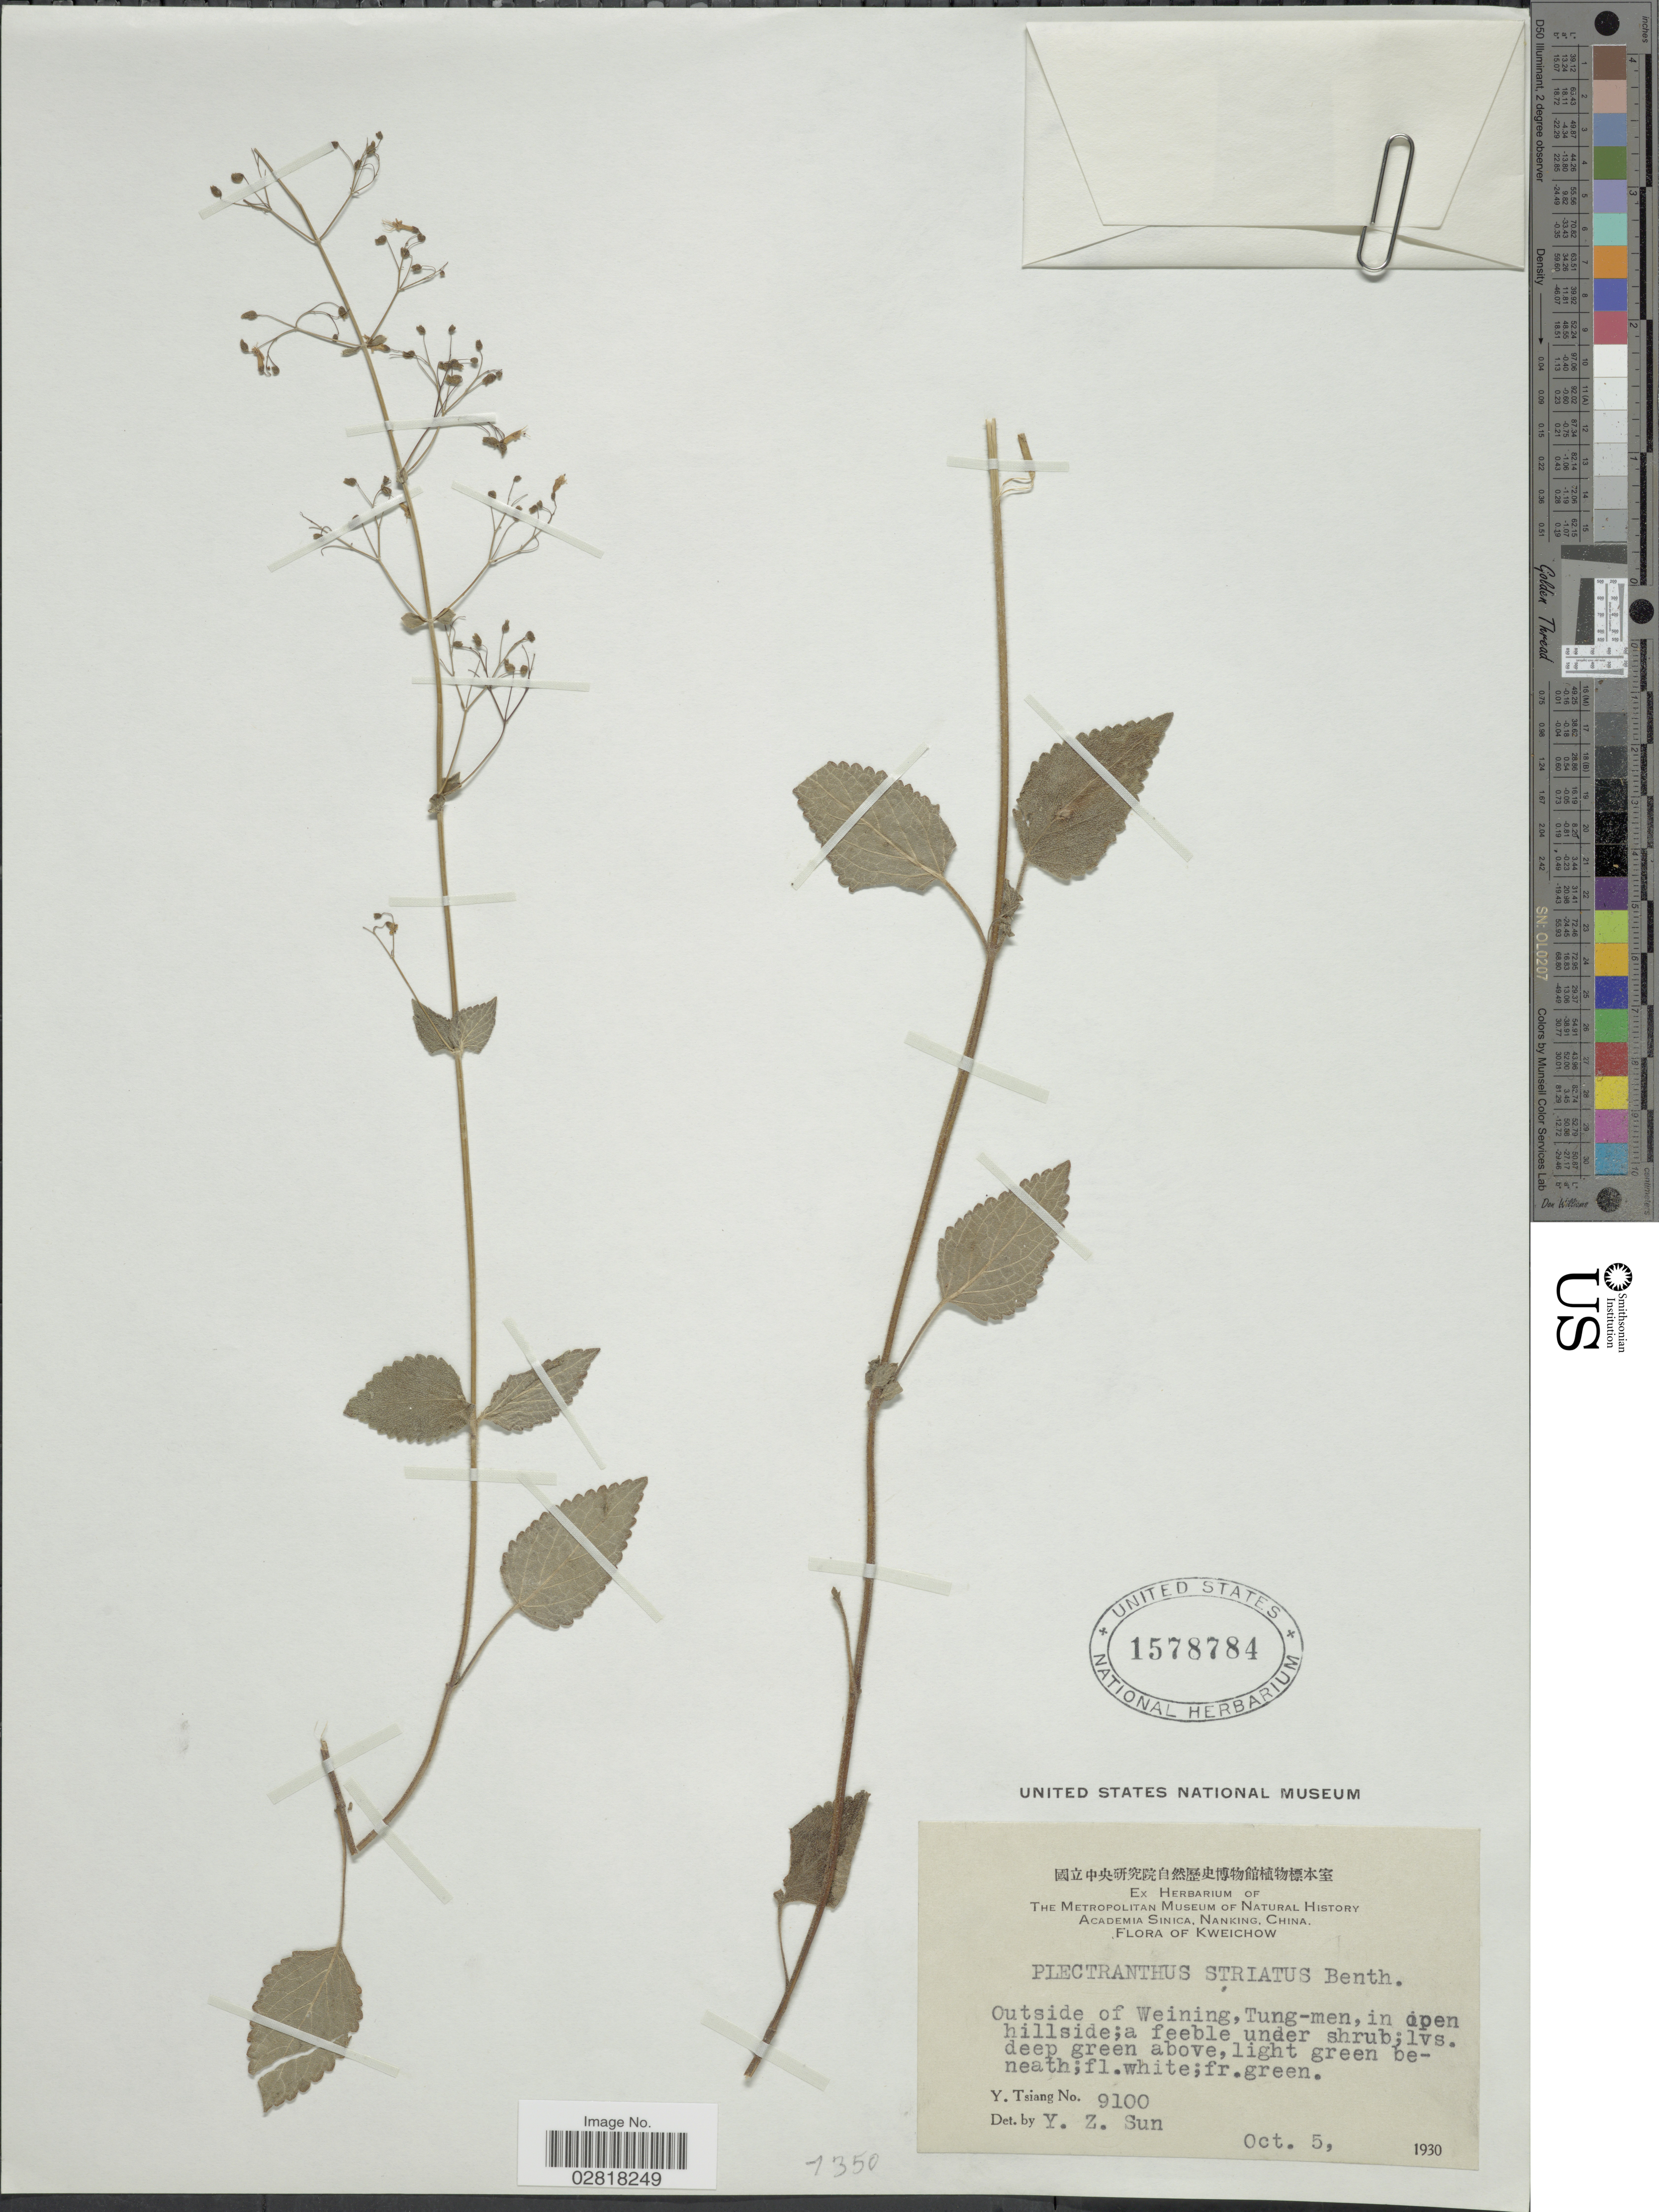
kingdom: Plantae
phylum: Tracheophyta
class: Magnoliopsida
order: Lamiales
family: Lamiaceae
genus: Plectranthus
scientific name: Plectranthus striatus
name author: Benth.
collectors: Y. Tsiang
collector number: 9100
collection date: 1930-10-05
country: China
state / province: Guizhou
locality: Kweichow, Outside of Weining, Tung-men.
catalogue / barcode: US 1578784